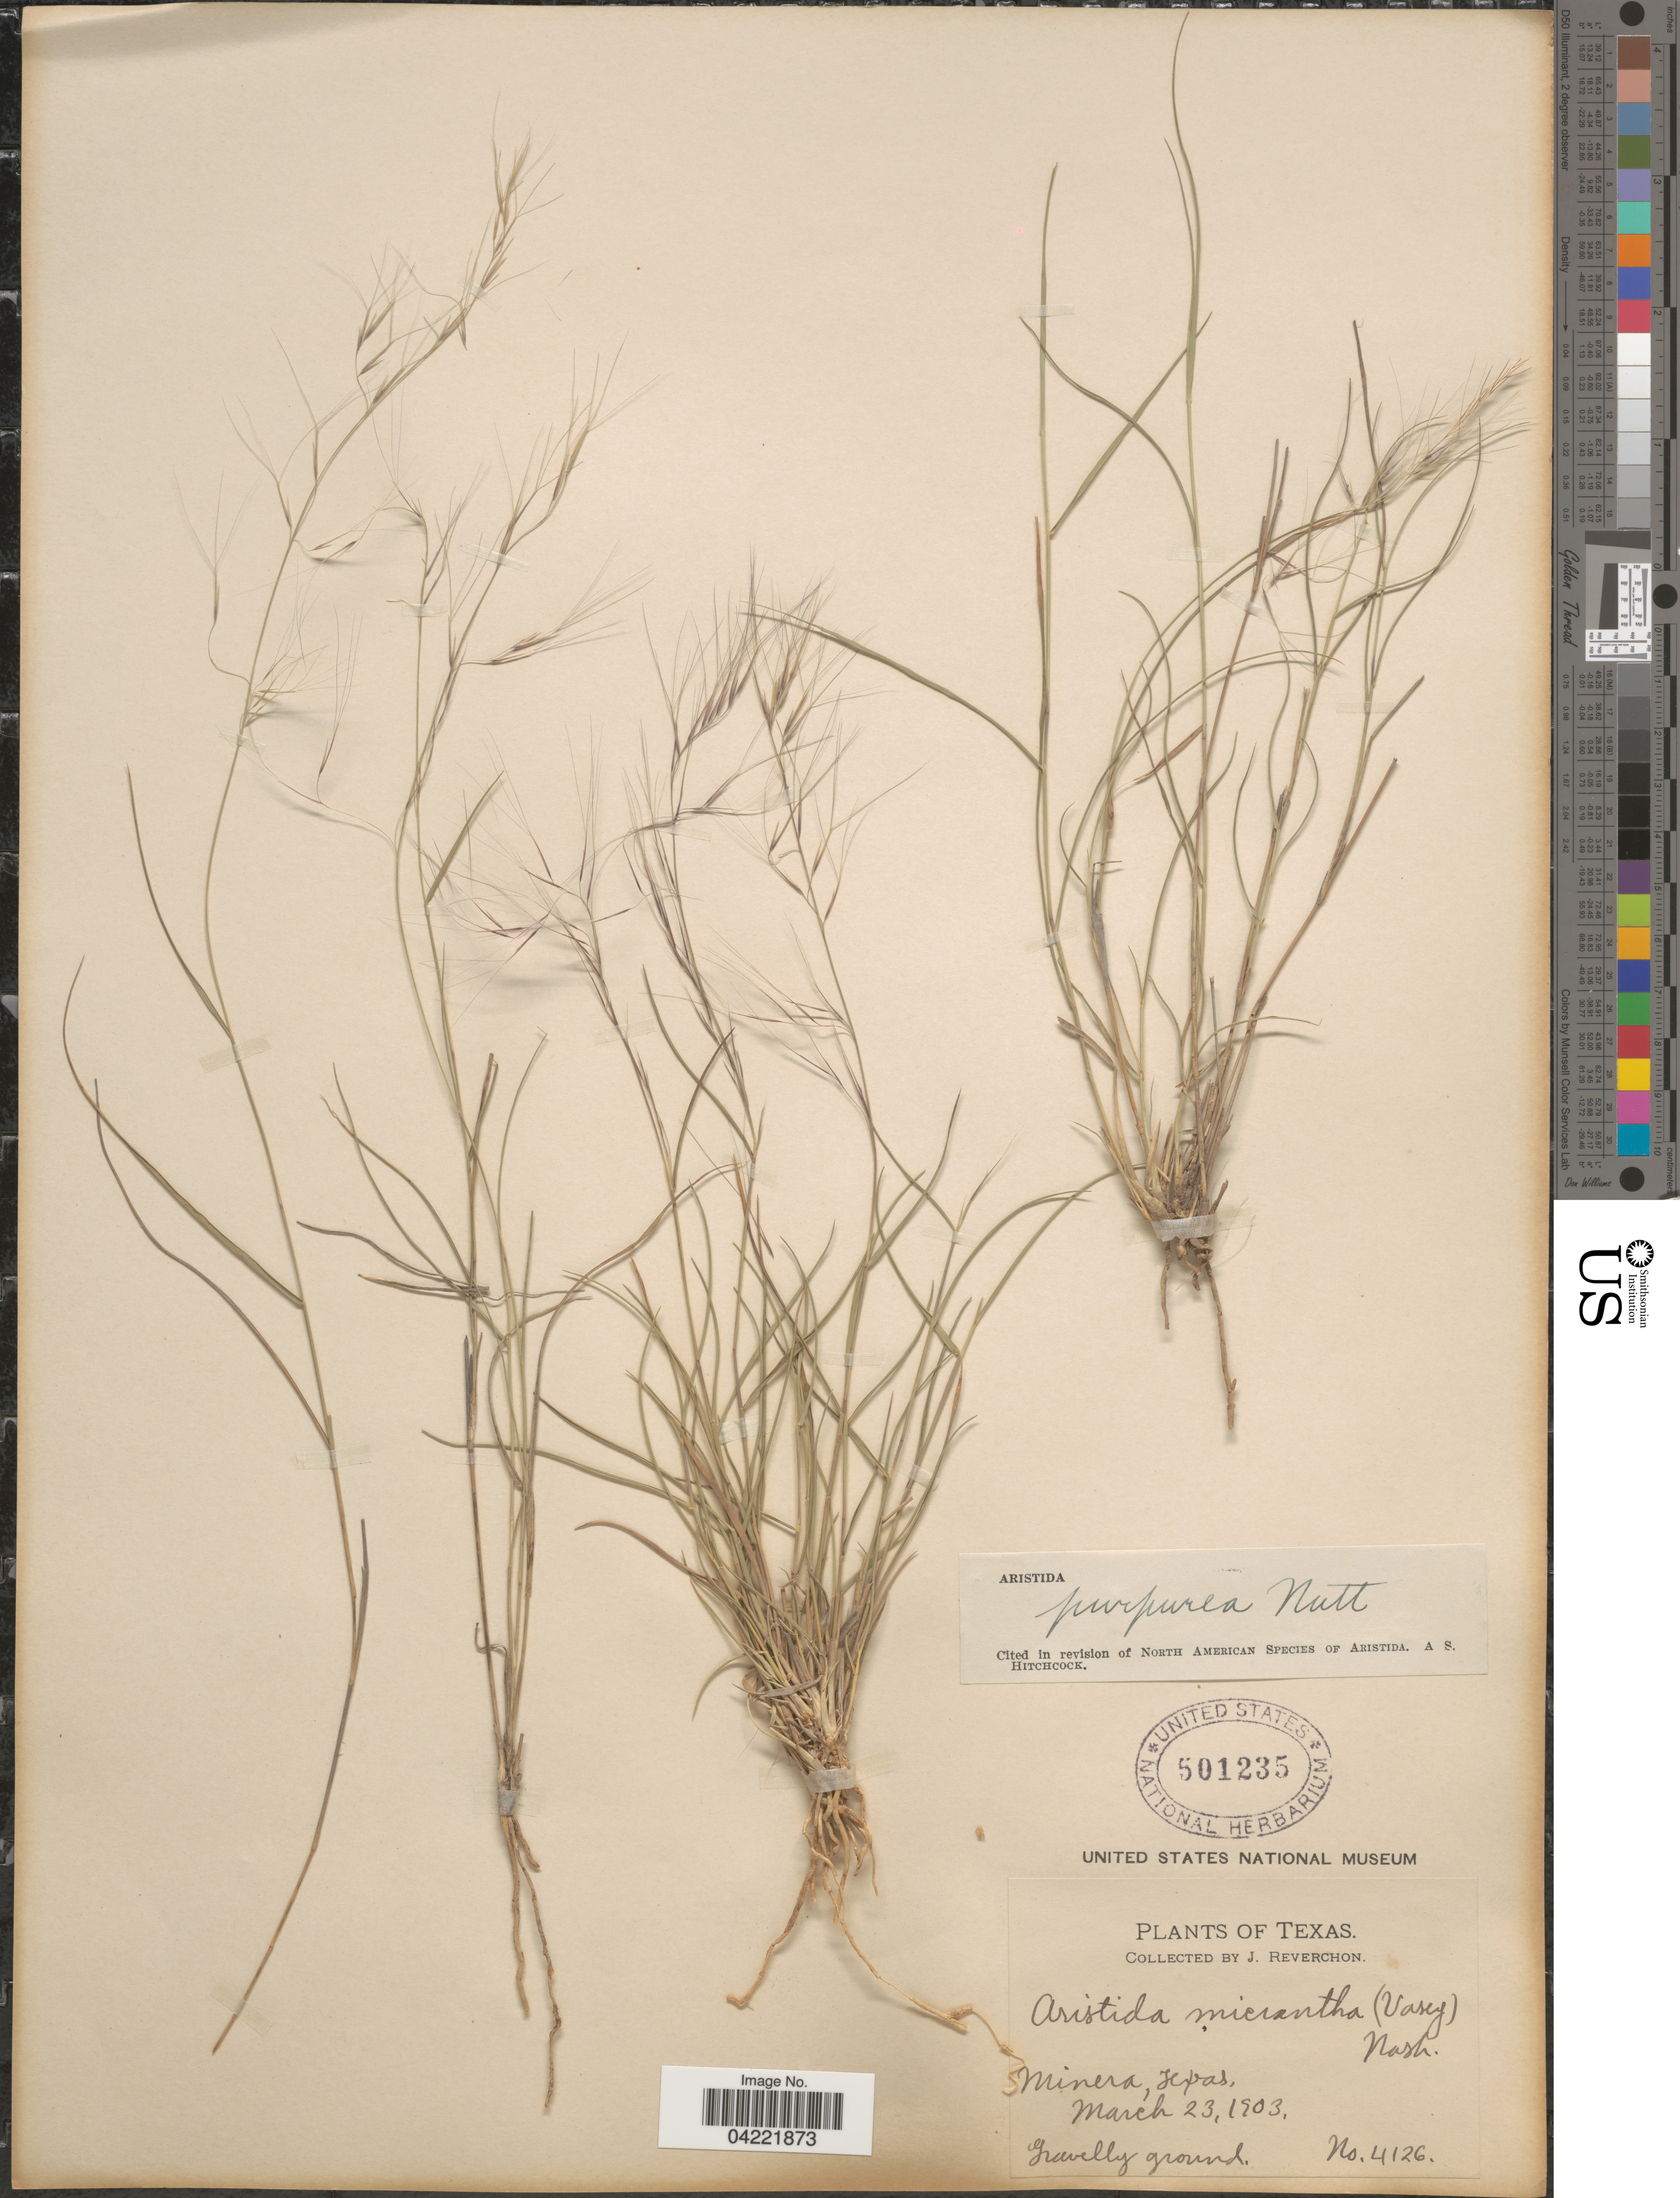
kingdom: Plantae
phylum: Tracheophyta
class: Liliopsida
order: Poales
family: Poaceae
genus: Aristida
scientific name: Aristida purpurea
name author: Nutt.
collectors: J. Reverchon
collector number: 4126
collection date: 1903-03-23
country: United States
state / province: Texas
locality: Minera.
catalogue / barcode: US 501235